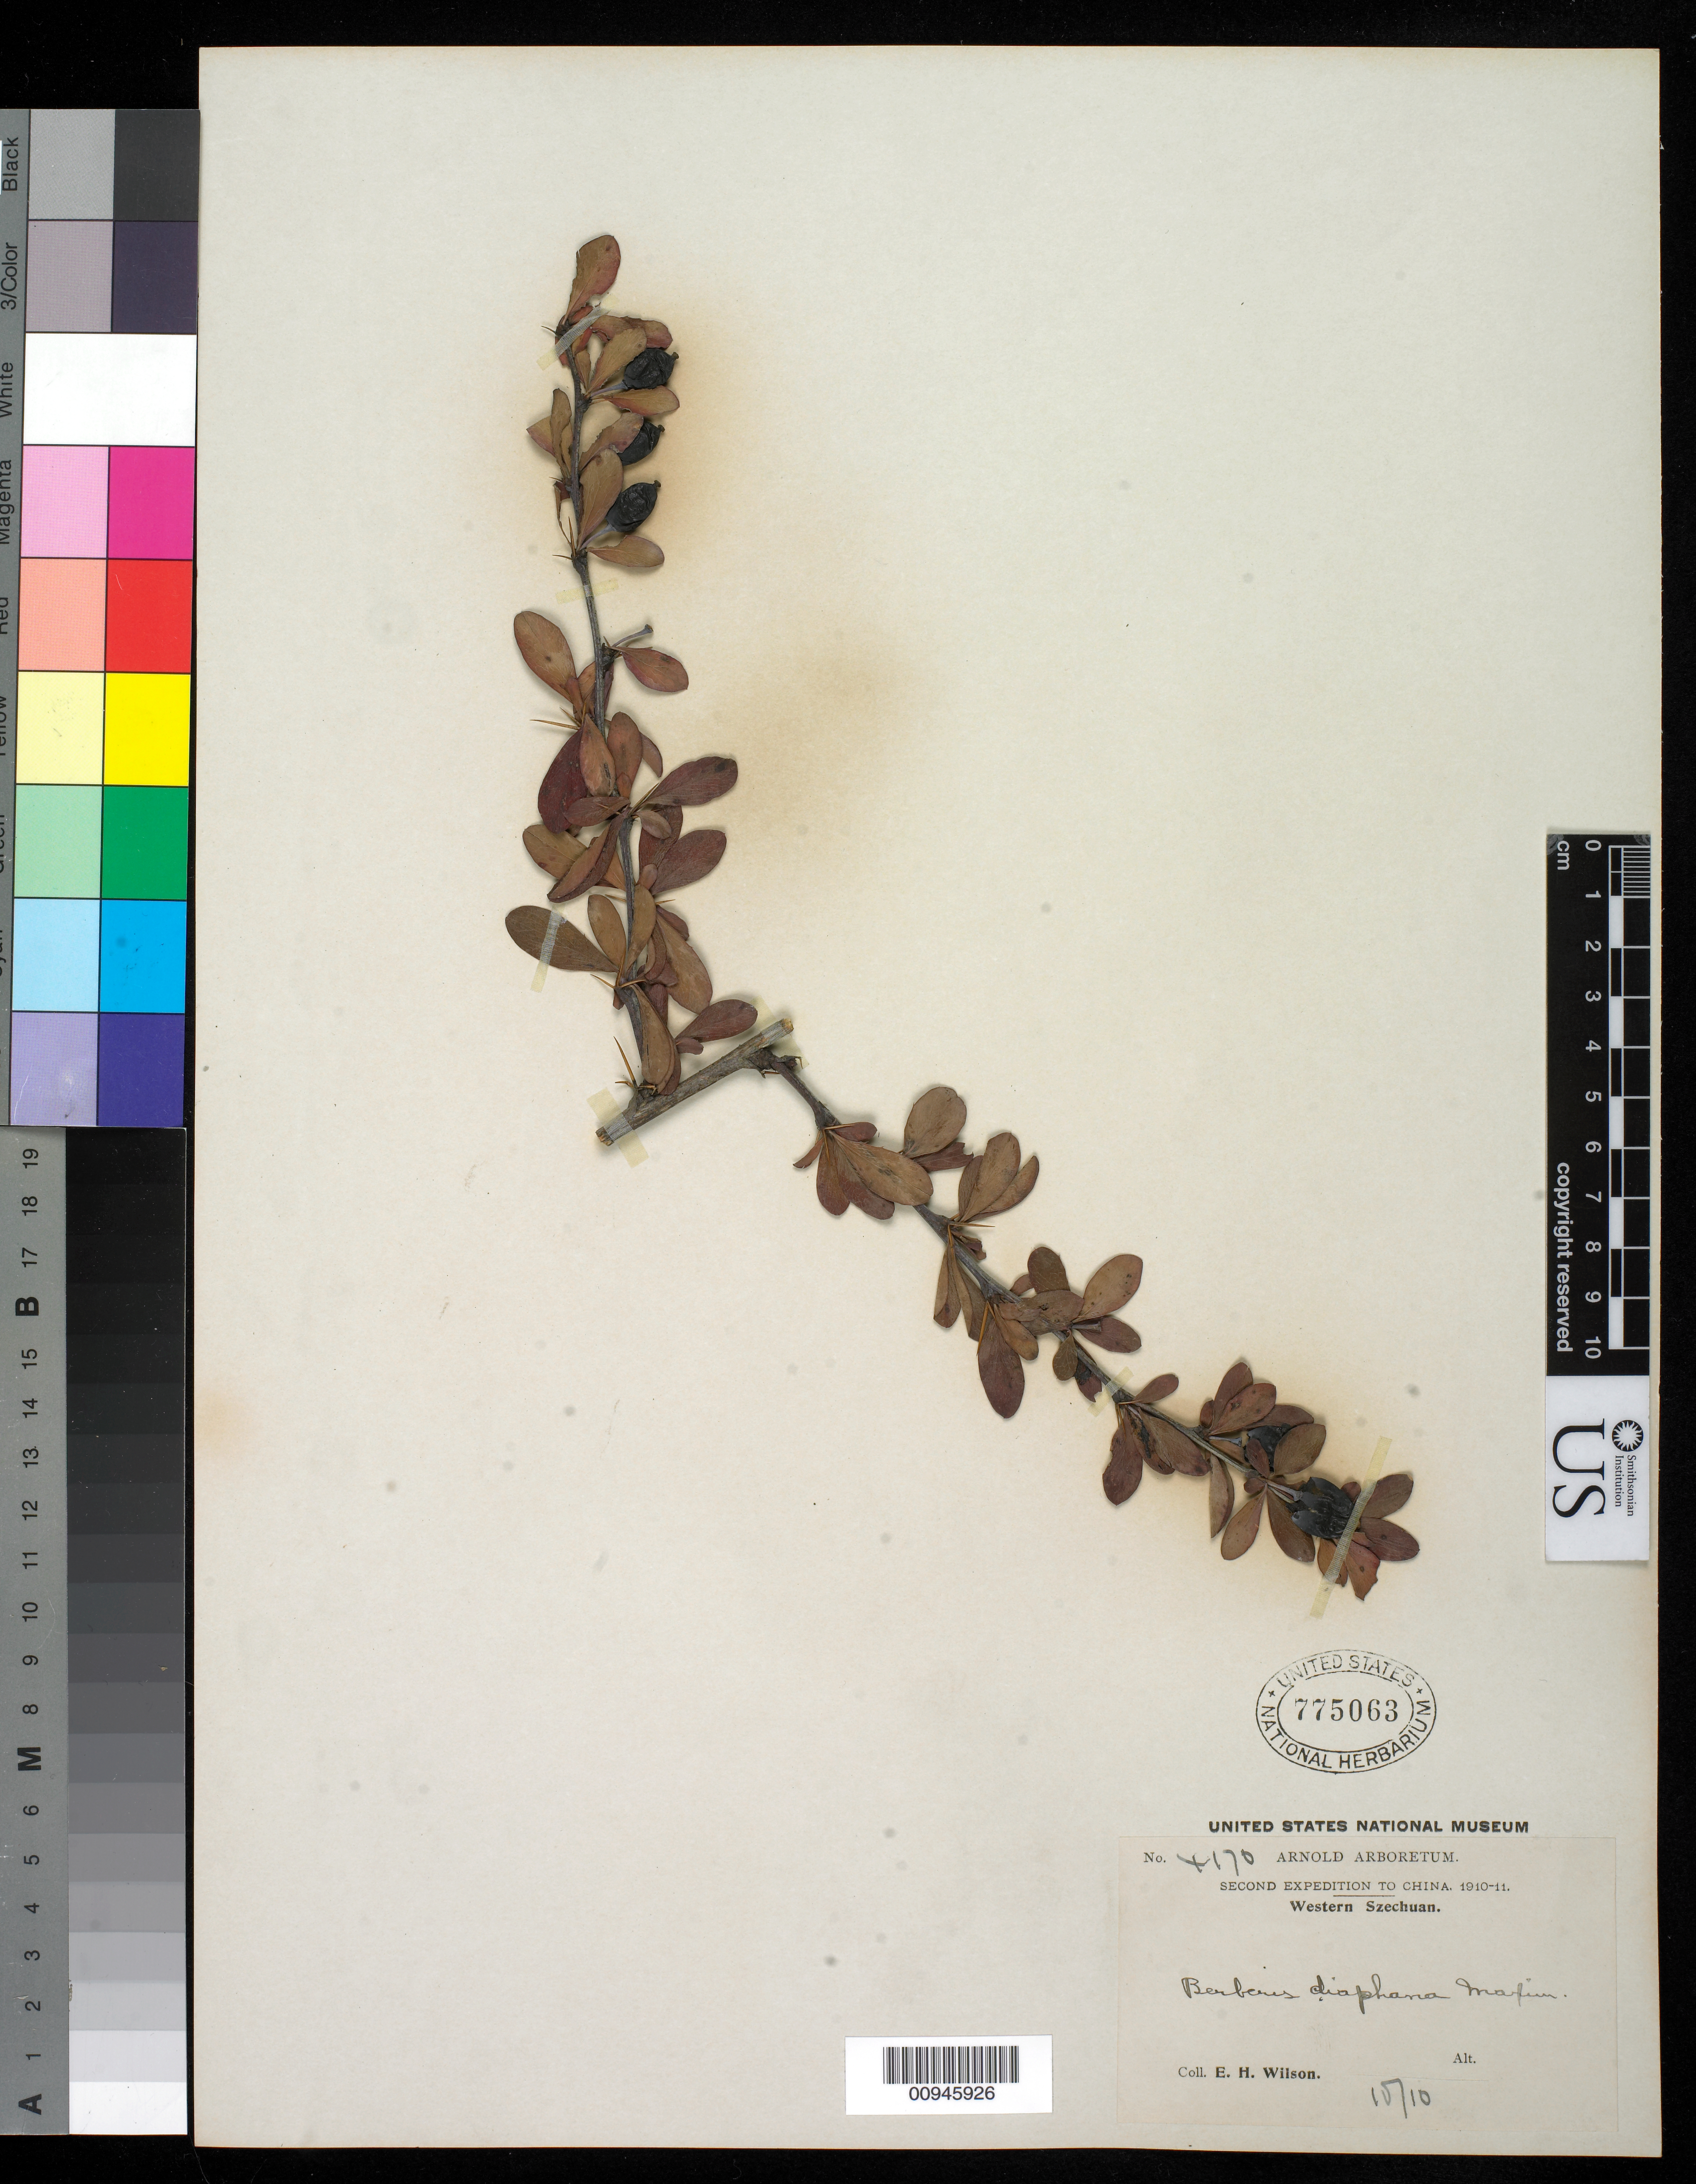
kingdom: Plantae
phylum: Tracheophyta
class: Magnoliopsida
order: Ranunculales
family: Berberidaceae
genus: Berberis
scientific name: Berberis diaphana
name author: Maxim.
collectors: E. H. Wilson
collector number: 4170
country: China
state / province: Sichuan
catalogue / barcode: US 775063